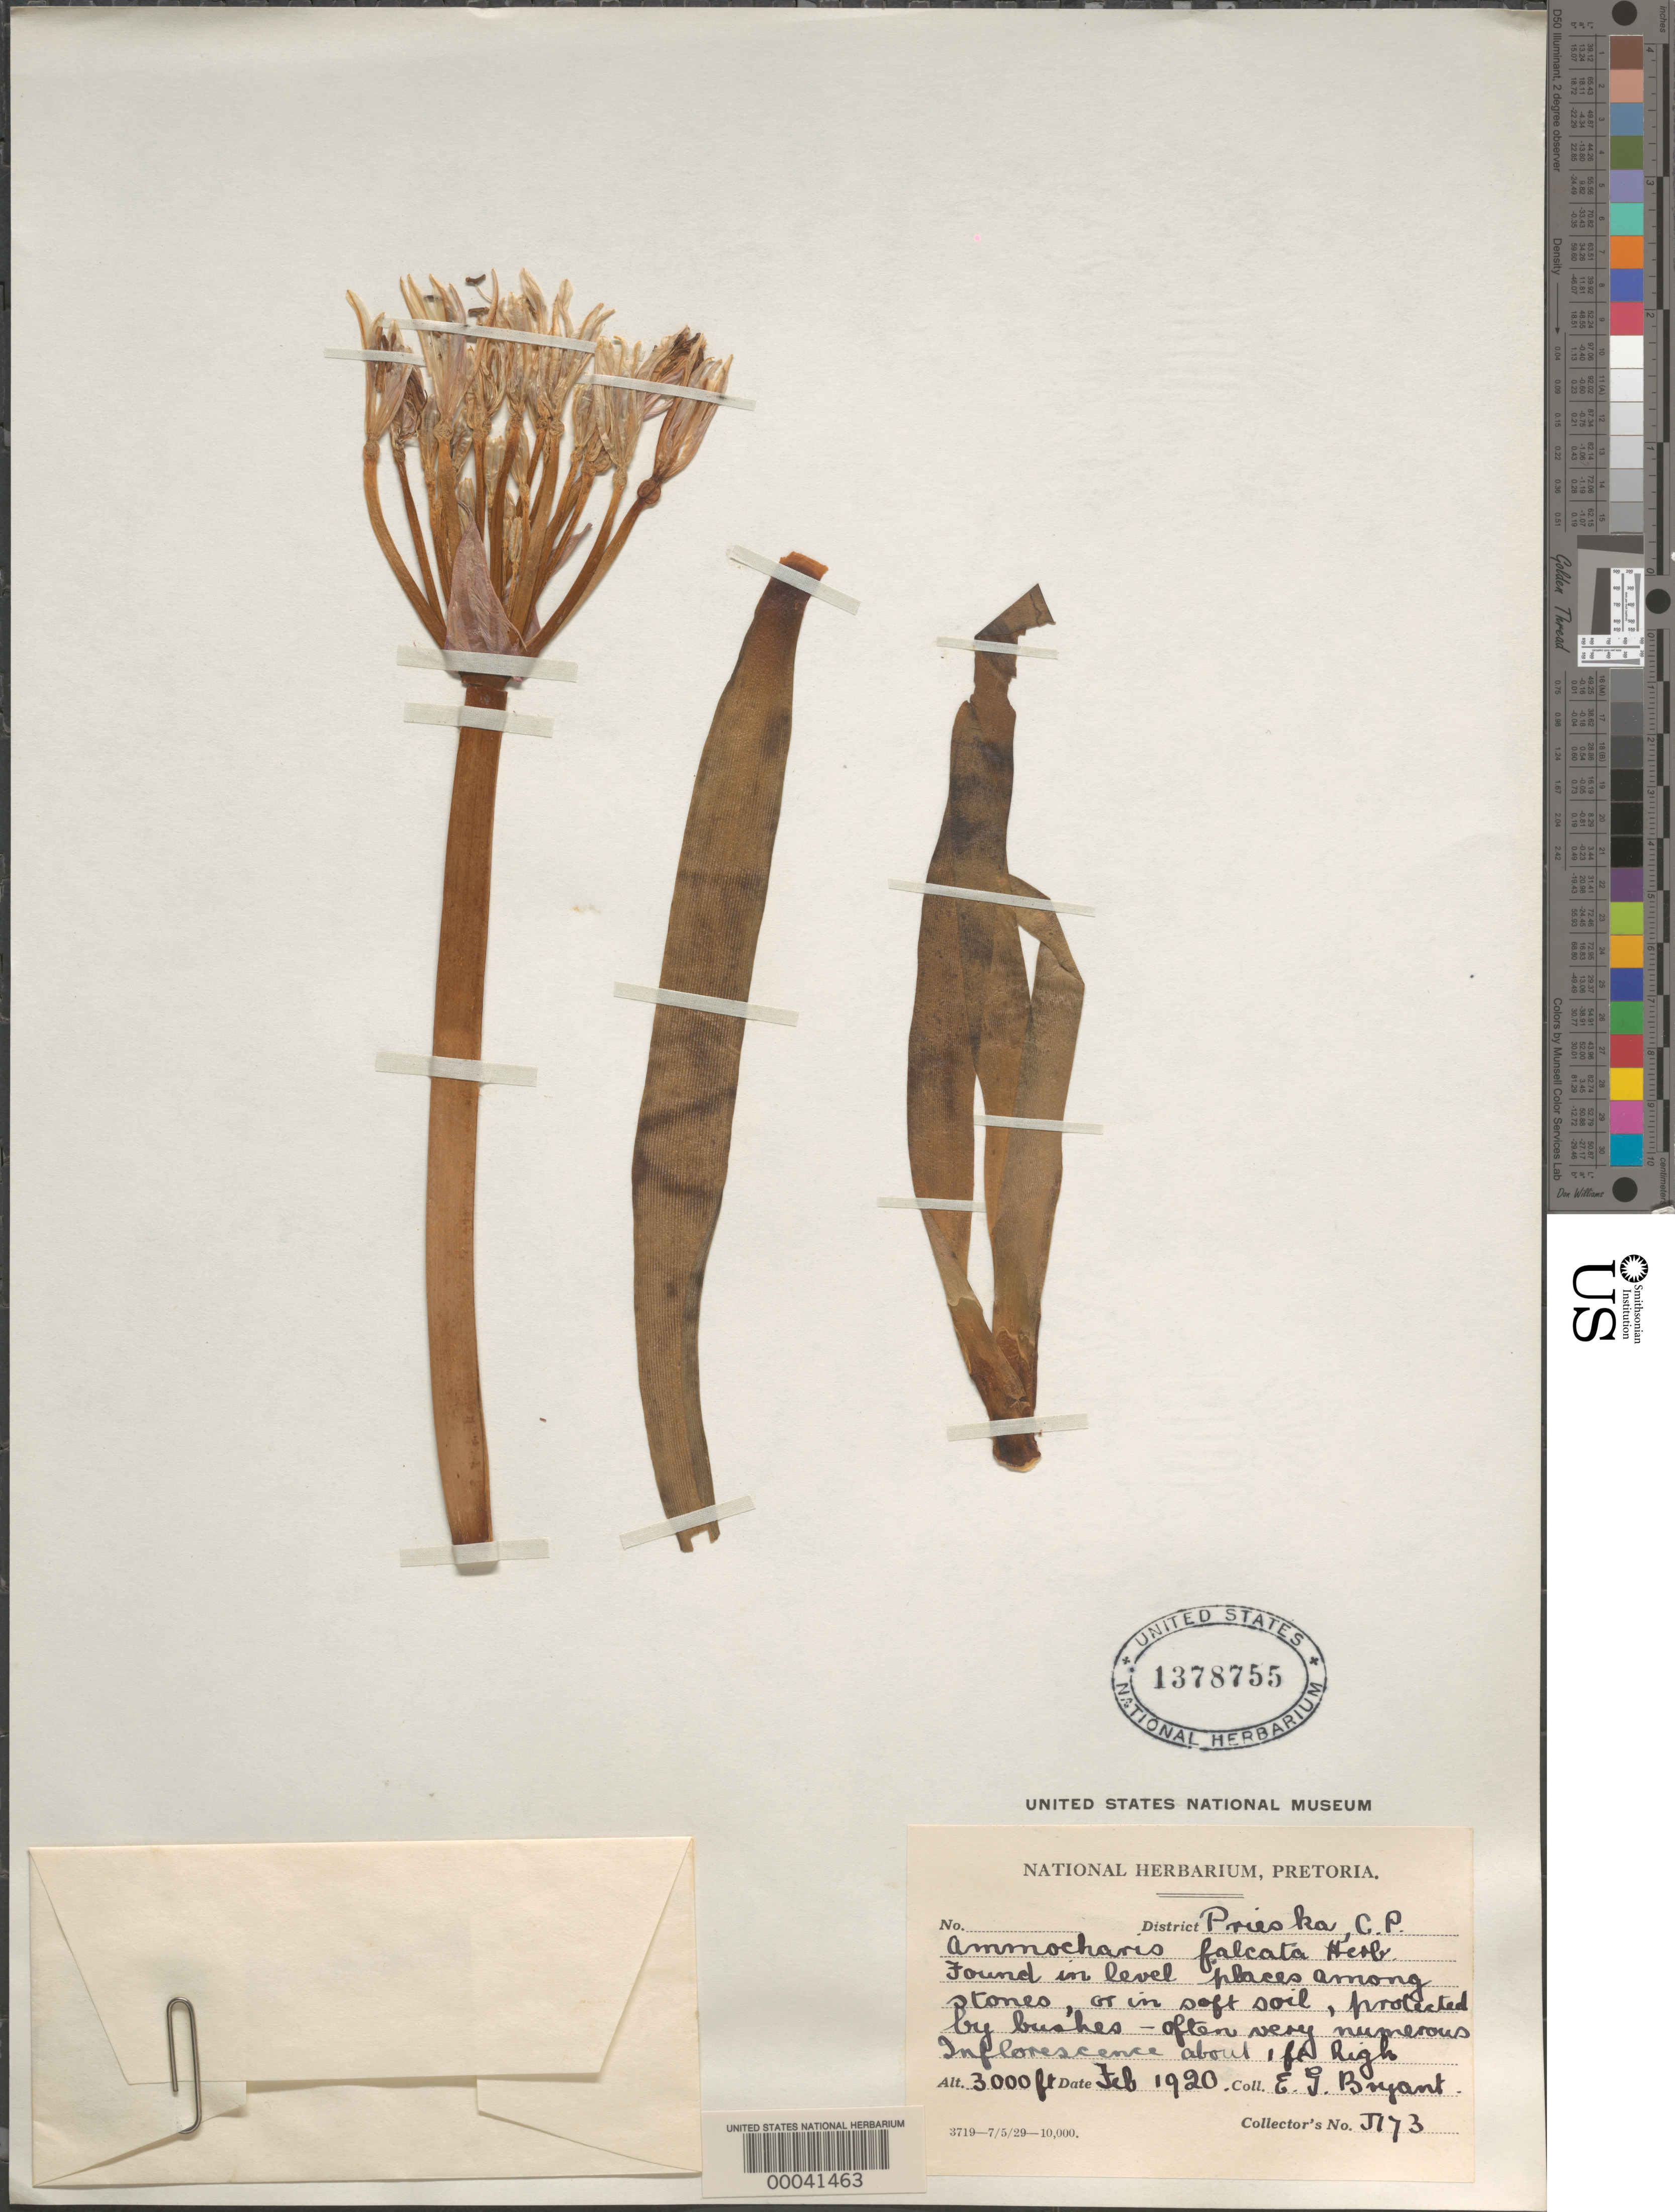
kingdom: Plantae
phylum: Tracheophyta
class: Liliopsida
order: Asparagales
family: Amaryllidaceae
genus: Ammocharis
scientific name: Ammocharis falcata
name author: Herb.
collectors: E. Bryant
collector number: J173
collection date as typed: Feb 1920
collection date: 1920-02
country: South Africa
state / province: Northern Cape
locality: Prieska Prov.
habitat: Level places among stones, or in soft soil, protected by bushes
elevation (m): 914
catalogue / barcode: US 1378755